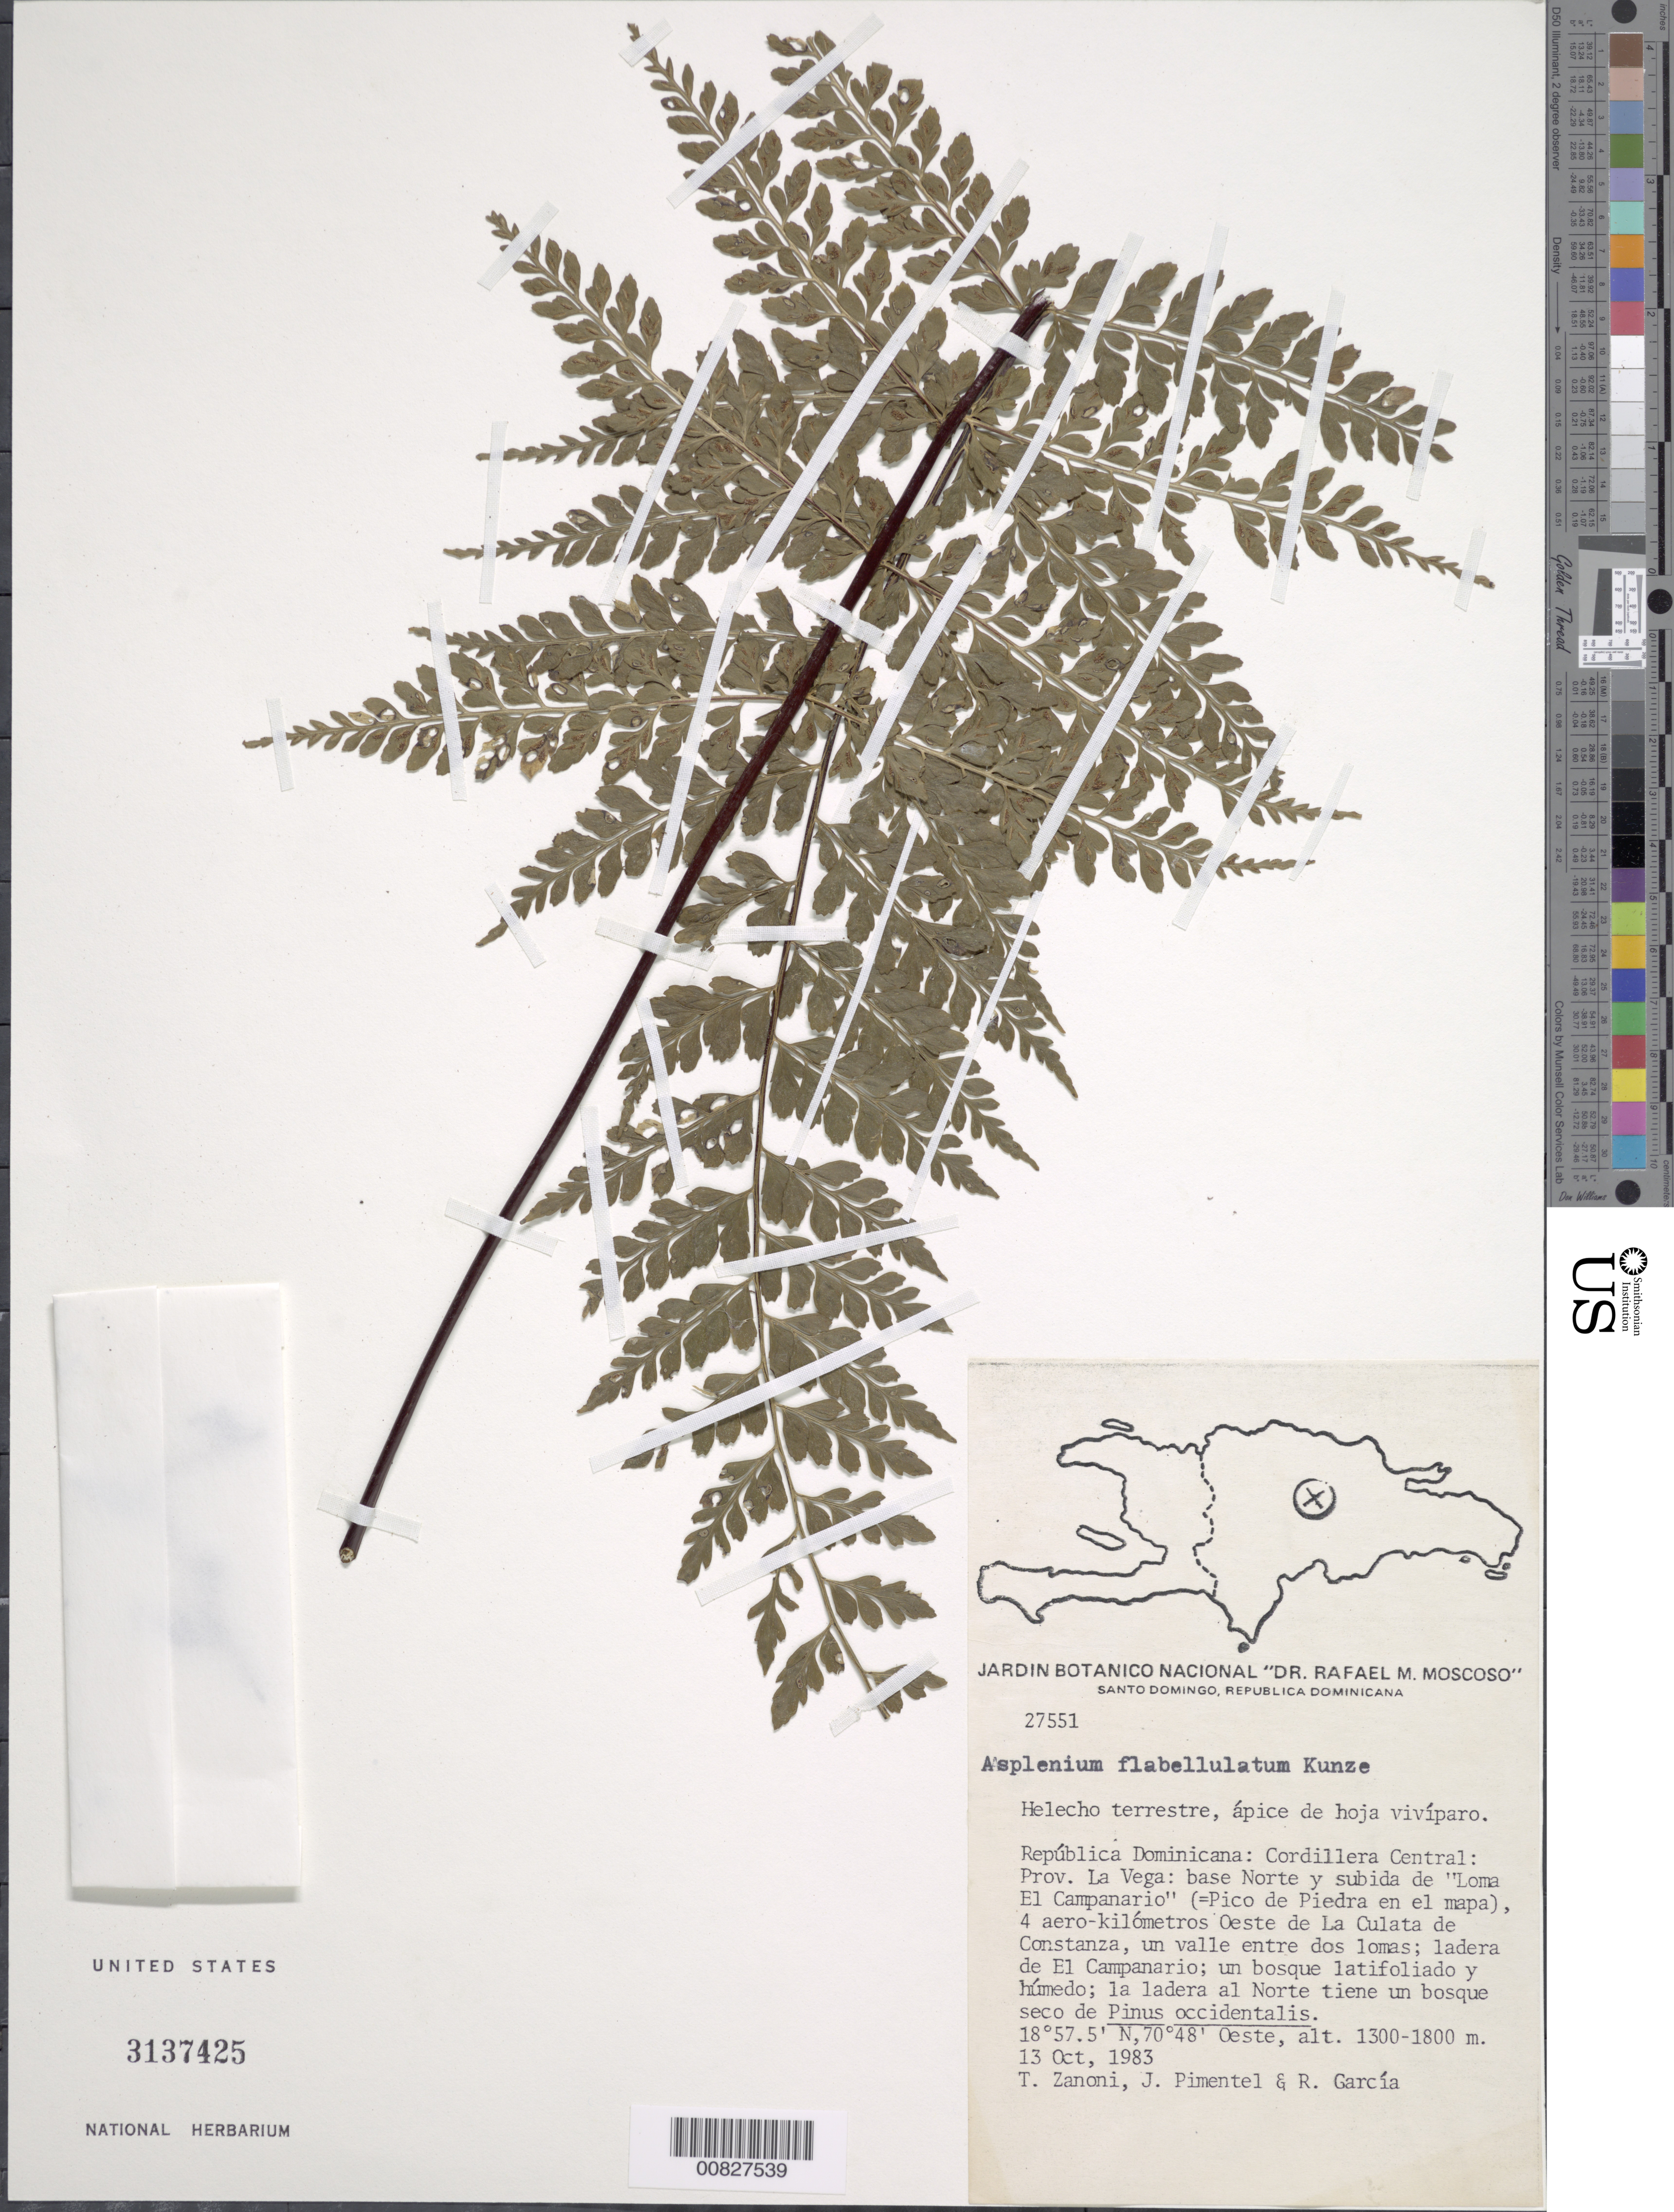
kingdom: Plantae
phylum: Tracheophyta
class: Polypodiopsida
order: Polypodiales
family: Aspleniaceae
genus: Asplenium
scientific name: Asplenium radicans var. partitum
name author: (Klotzsch) Hieron.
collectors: T. A. Zanoni, J. Pimentel & R. G. García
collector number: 27551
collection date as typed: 13 Oct 1983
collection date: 1983-10-13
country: Dominican Republic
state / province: La Vega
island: Hispaniola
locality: Cordillera Central, base N y subida de "Loma El Campanario", 4 aero km W de La Culata de Constanza, ladera El Campanario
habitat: Bosque latifoliado y húmedo; la ladera al N tiene un bosque seco de Pinus occidentalis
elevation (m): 1300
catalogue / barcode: US 3137425